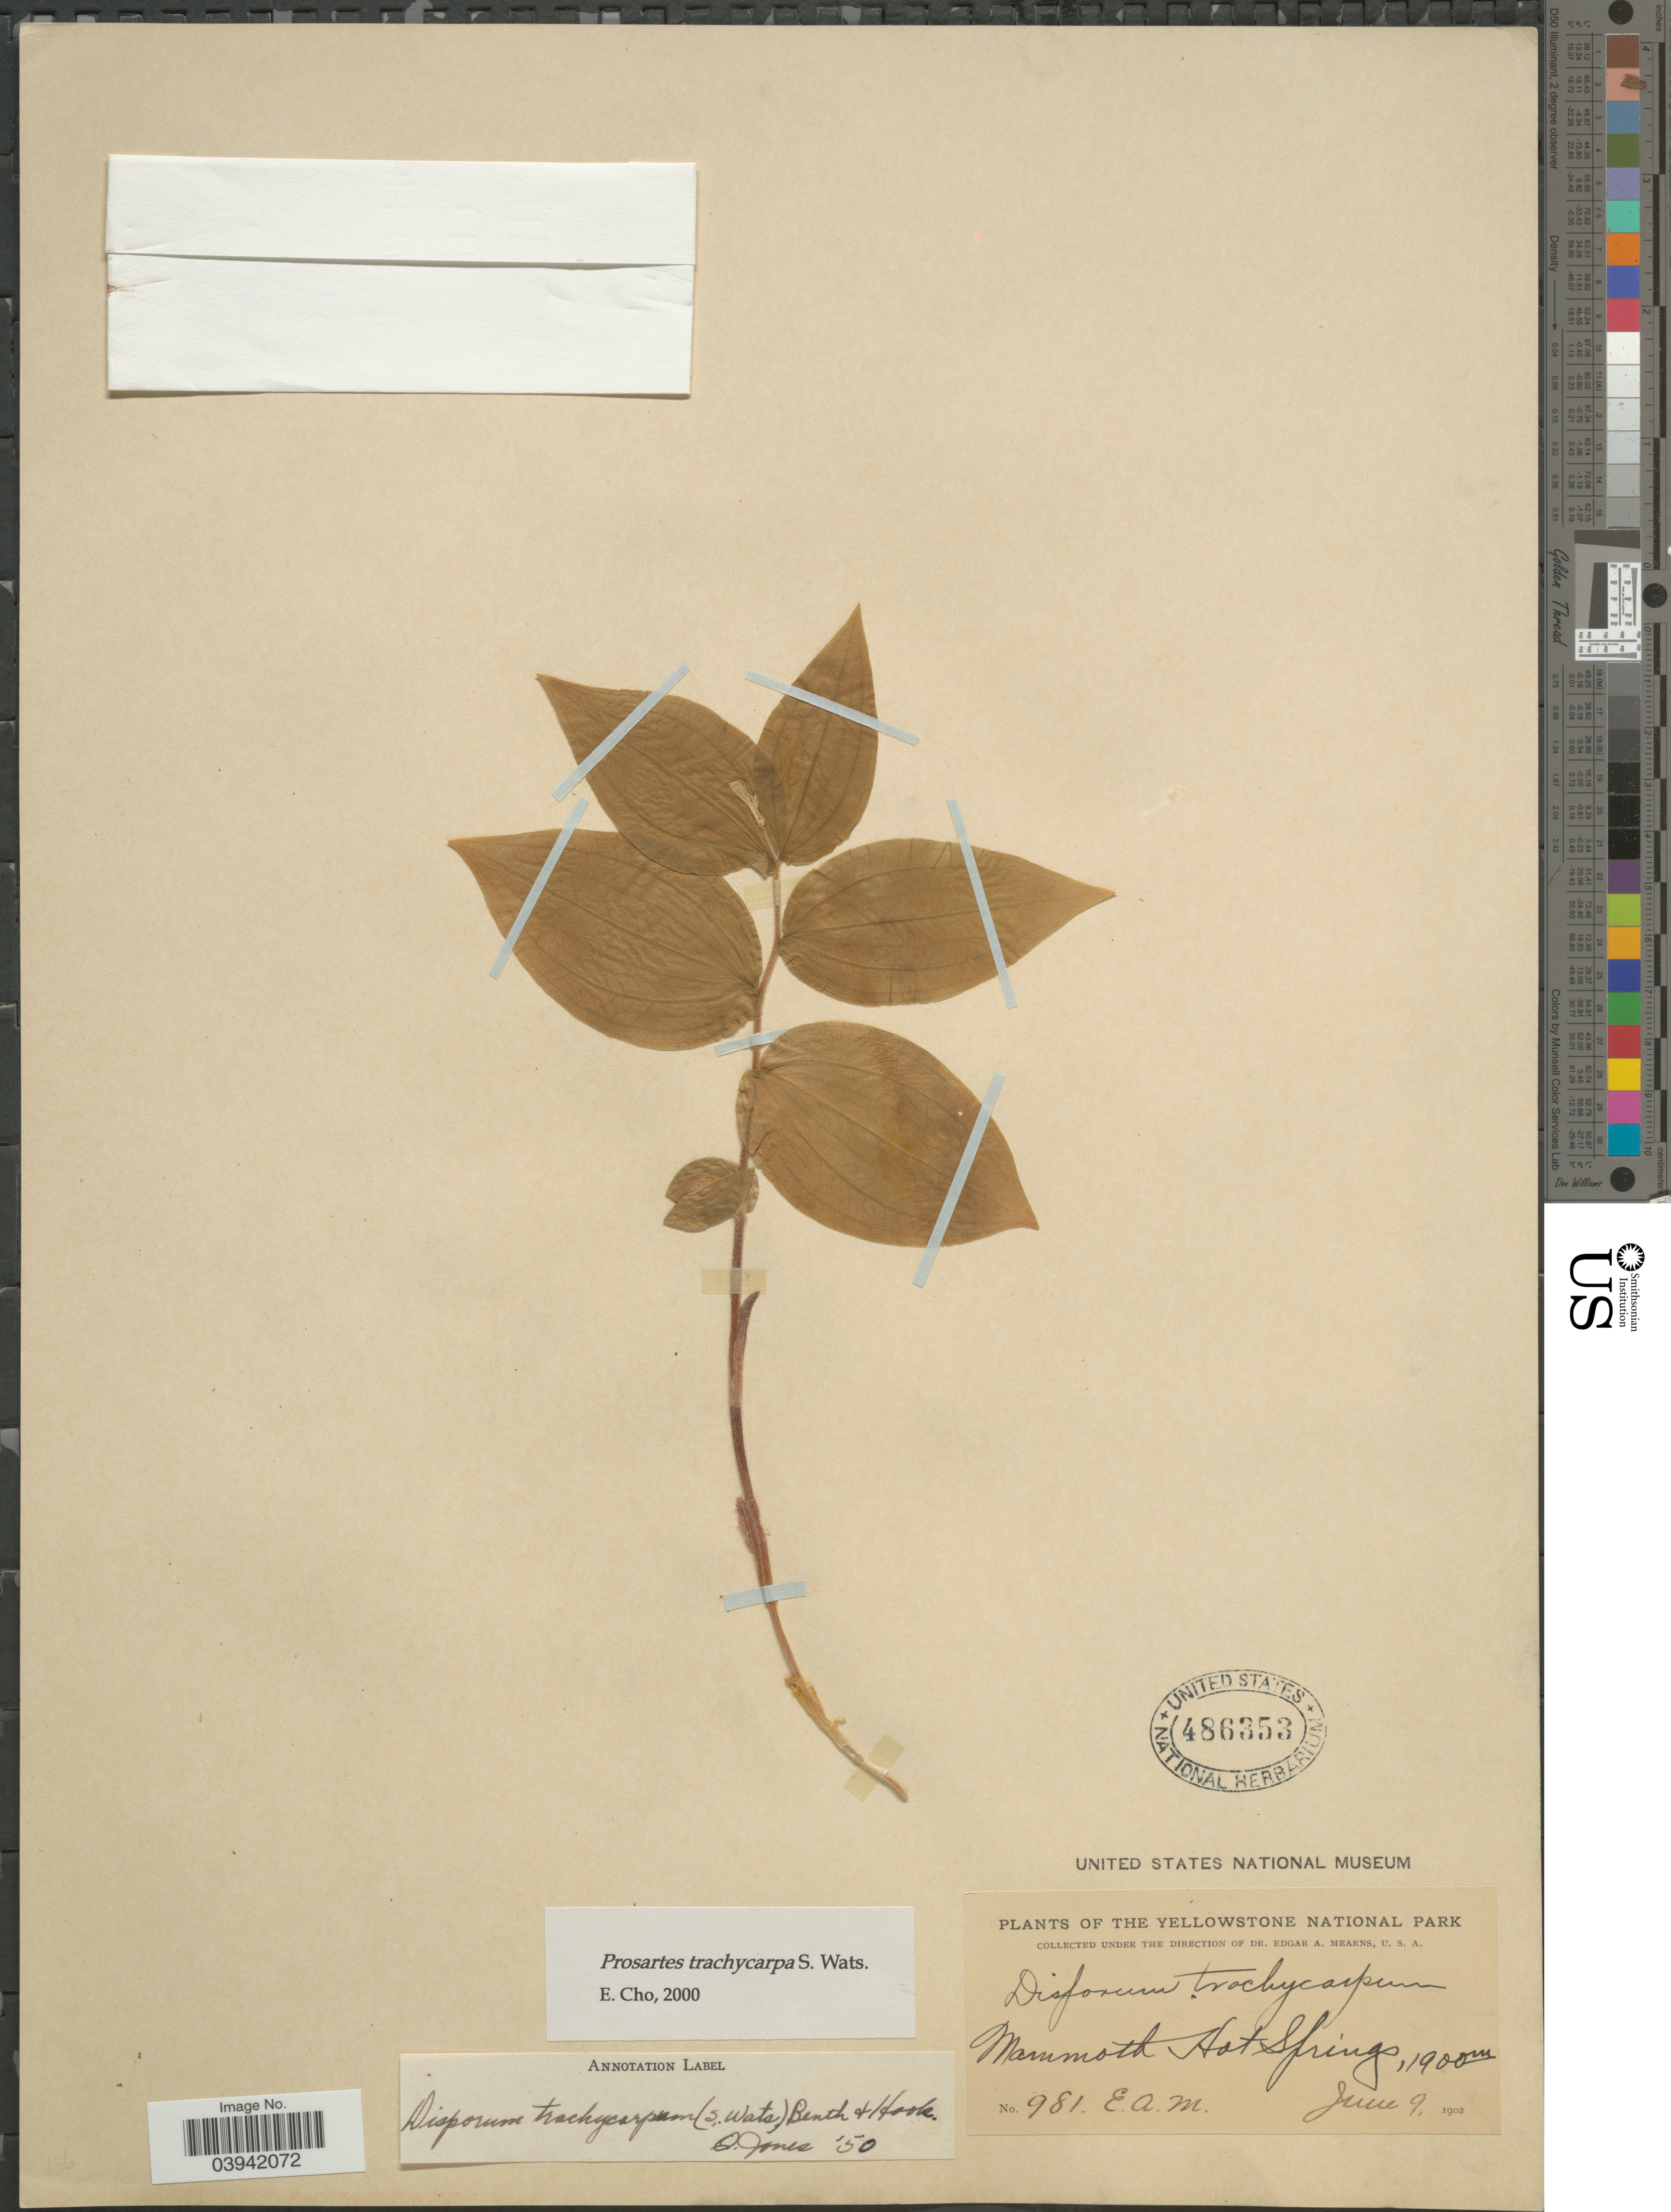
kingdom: Plantae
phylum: Tracheophyta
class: Liliopsida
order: Liliales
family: Liliaceae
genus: Prosartes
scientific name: Prosartes trachycarpa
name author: S. Watson in C. King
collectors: E. A. Mearns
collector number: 981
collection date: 1902-06-09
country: United States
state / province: Wyoming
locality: The Yellowstone National Park. Mammoth Hot Springs.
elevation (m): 1900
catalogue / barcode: US 486353